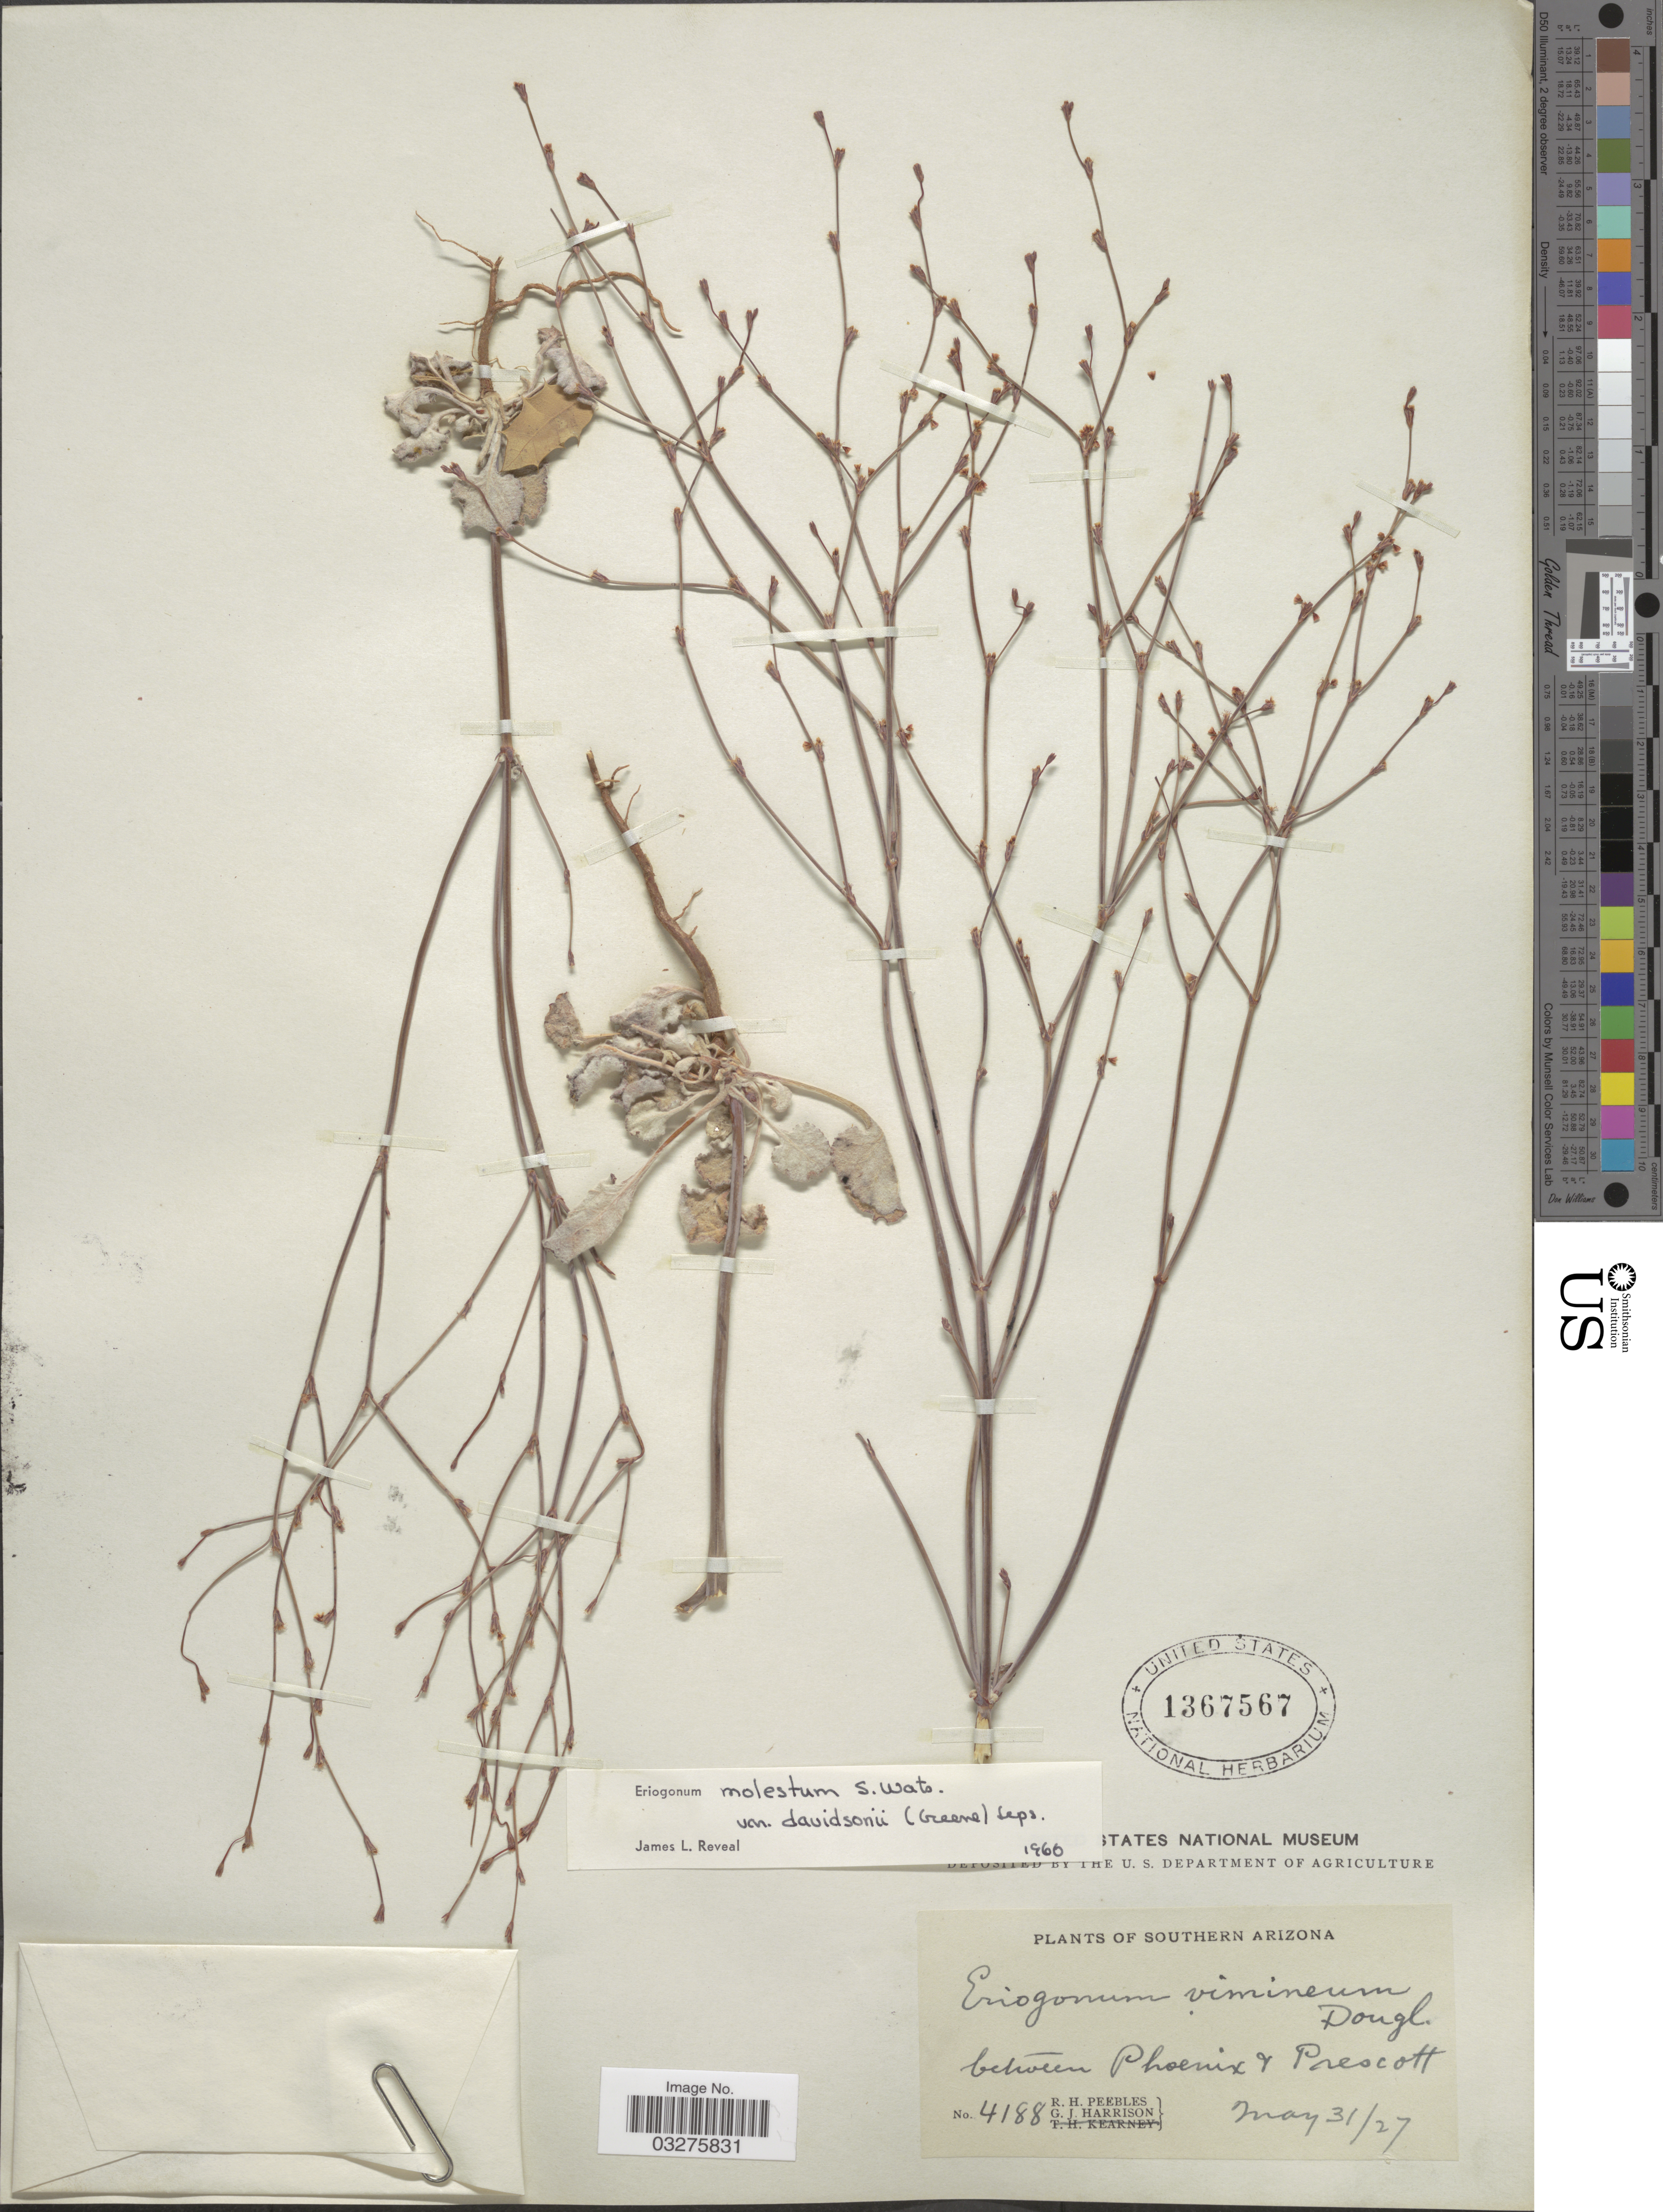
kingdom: Plantae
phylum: Tracheophyta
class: Magnoliopsida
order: Caryophyllales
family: Polygonaceae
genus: Eriogonum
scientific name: Eriogonum davidsonii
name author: Greene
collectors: R. H. Peebles & G. J. Harrison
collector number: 4188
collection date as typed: Transcribed d/m/y: 31/5/27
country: United States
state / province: Arizona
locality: Southern Arizona. Between Phoenix + Prescott.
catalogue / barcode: US 1367567